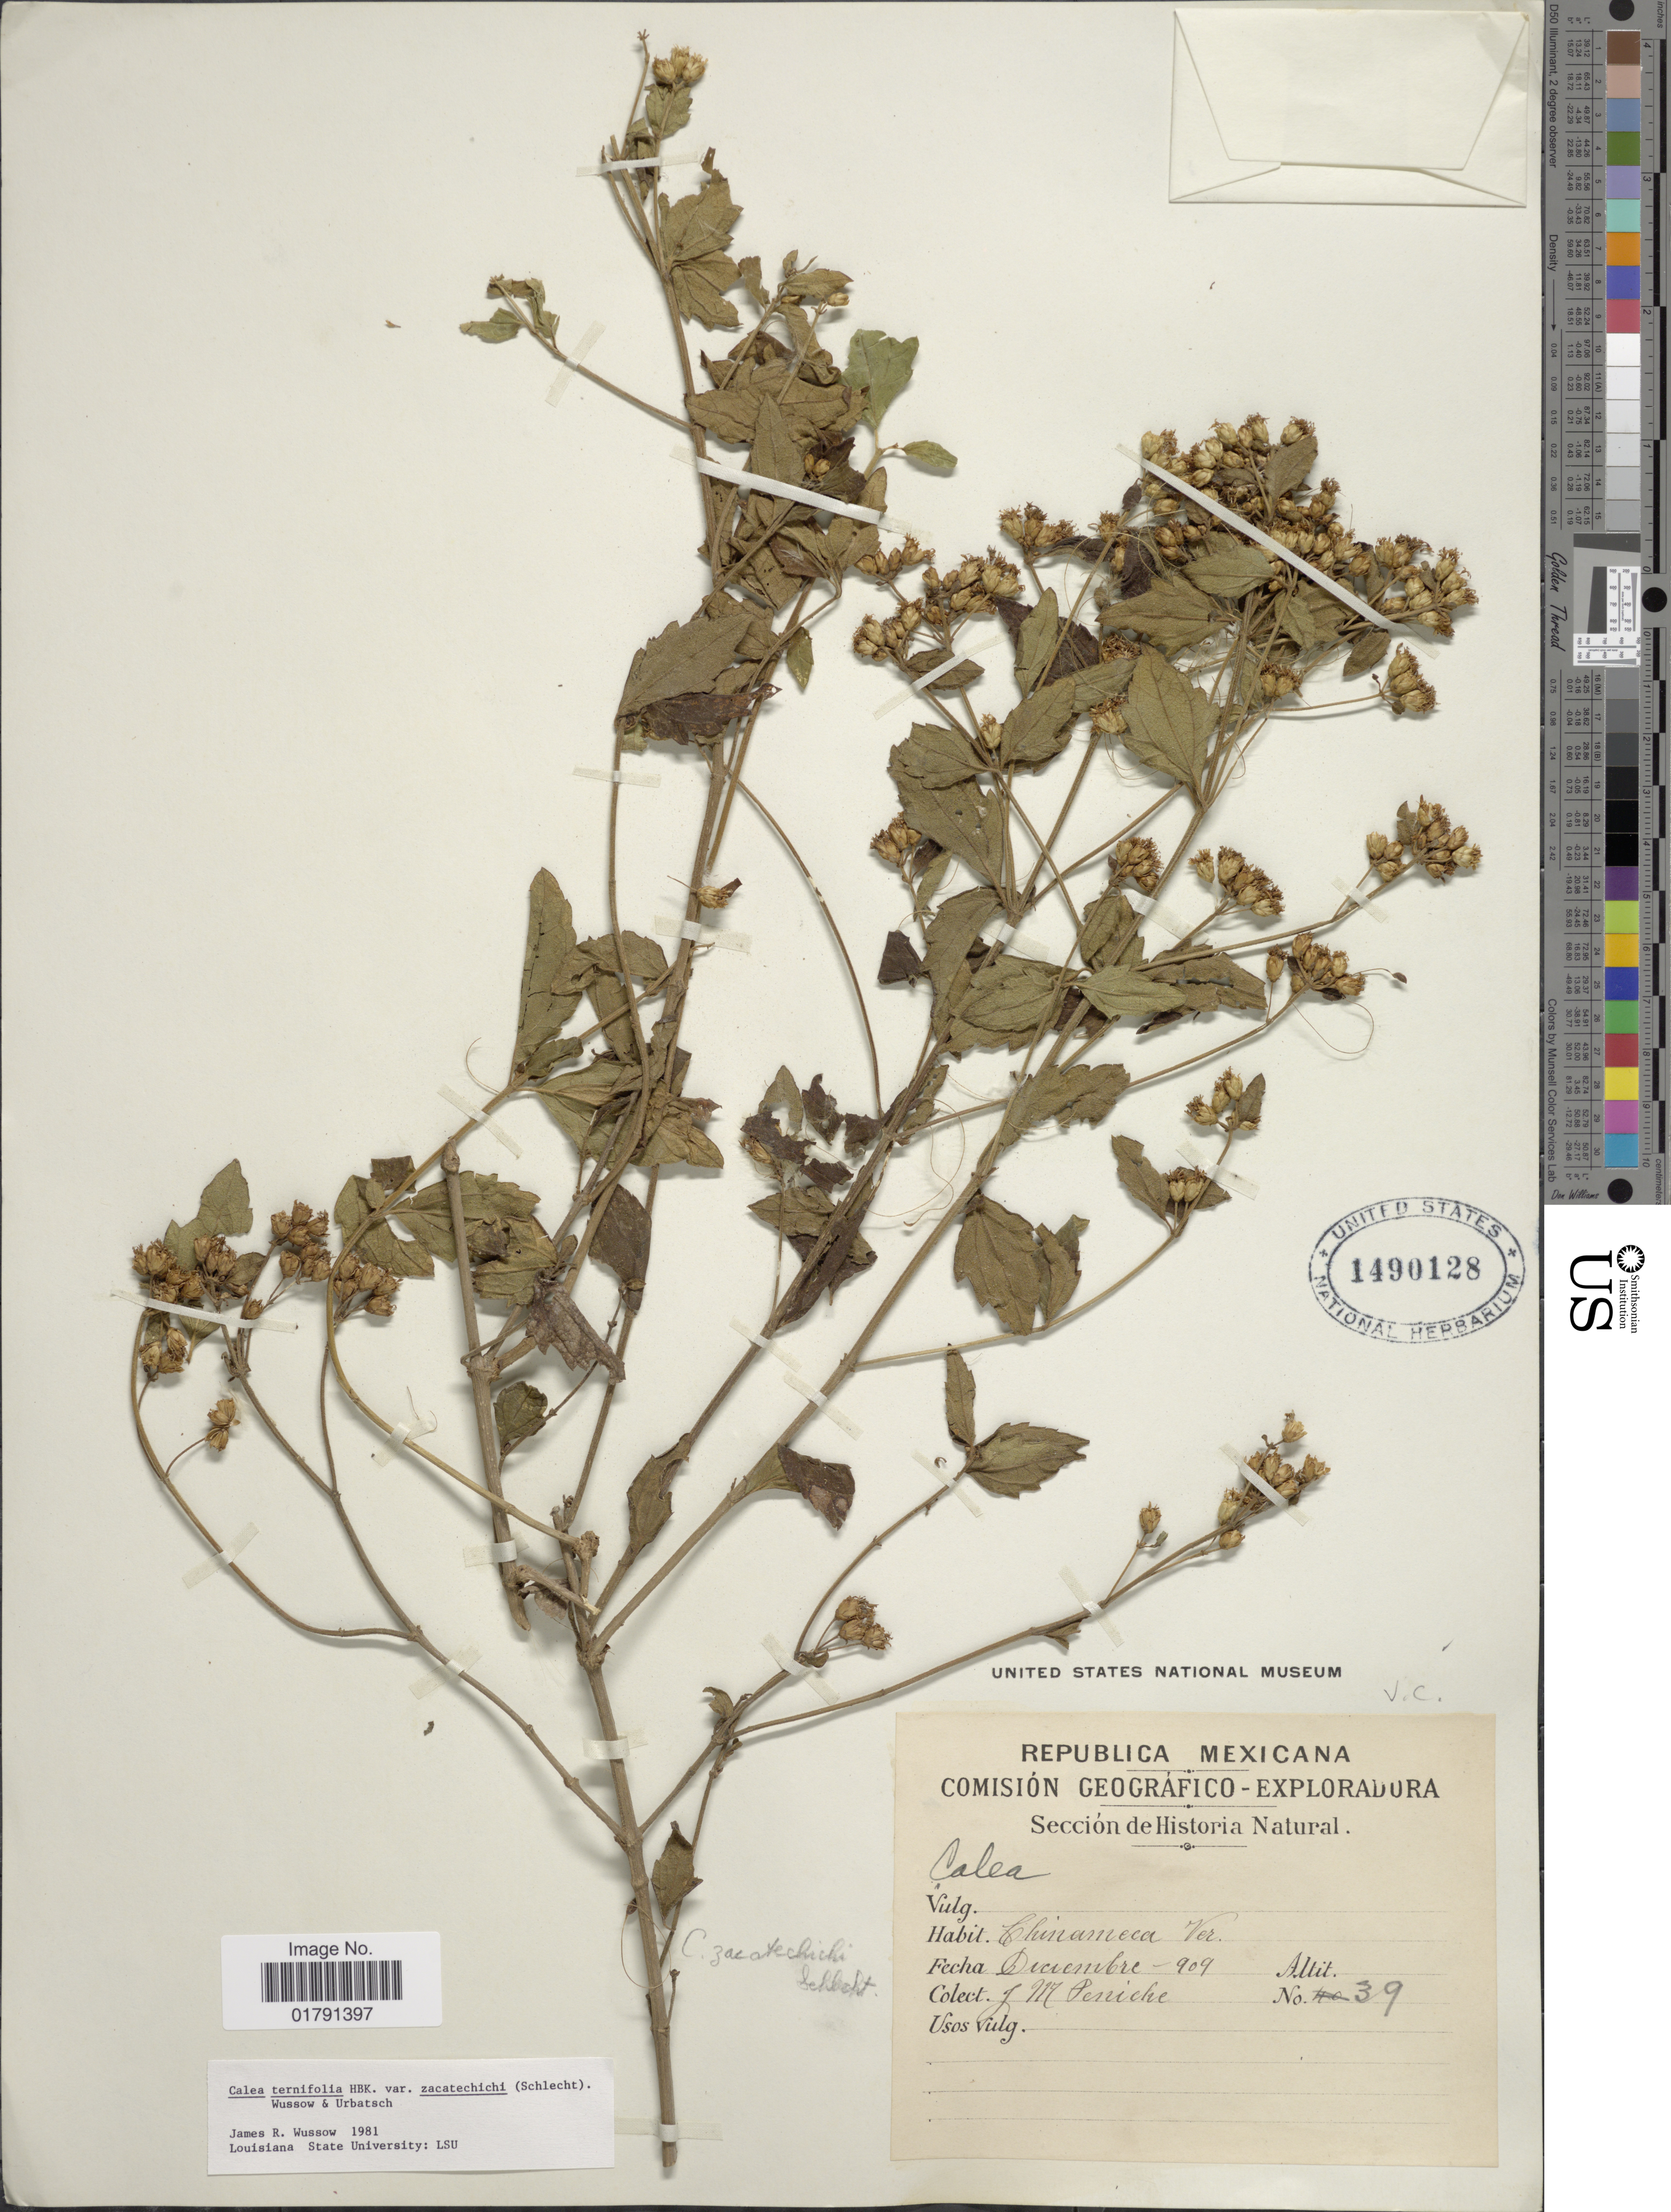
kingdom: Plantae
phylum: Tracheophyta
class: Magnoliopsida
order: Asterales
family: Asteraceae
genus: Calea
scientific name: Calea ternifolia var. zacatechichi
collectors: J. Peniche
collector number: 39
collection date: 1909-12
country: Mexico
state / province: Veracruz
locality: Chinameca, Ver.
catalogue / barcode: US 1490128